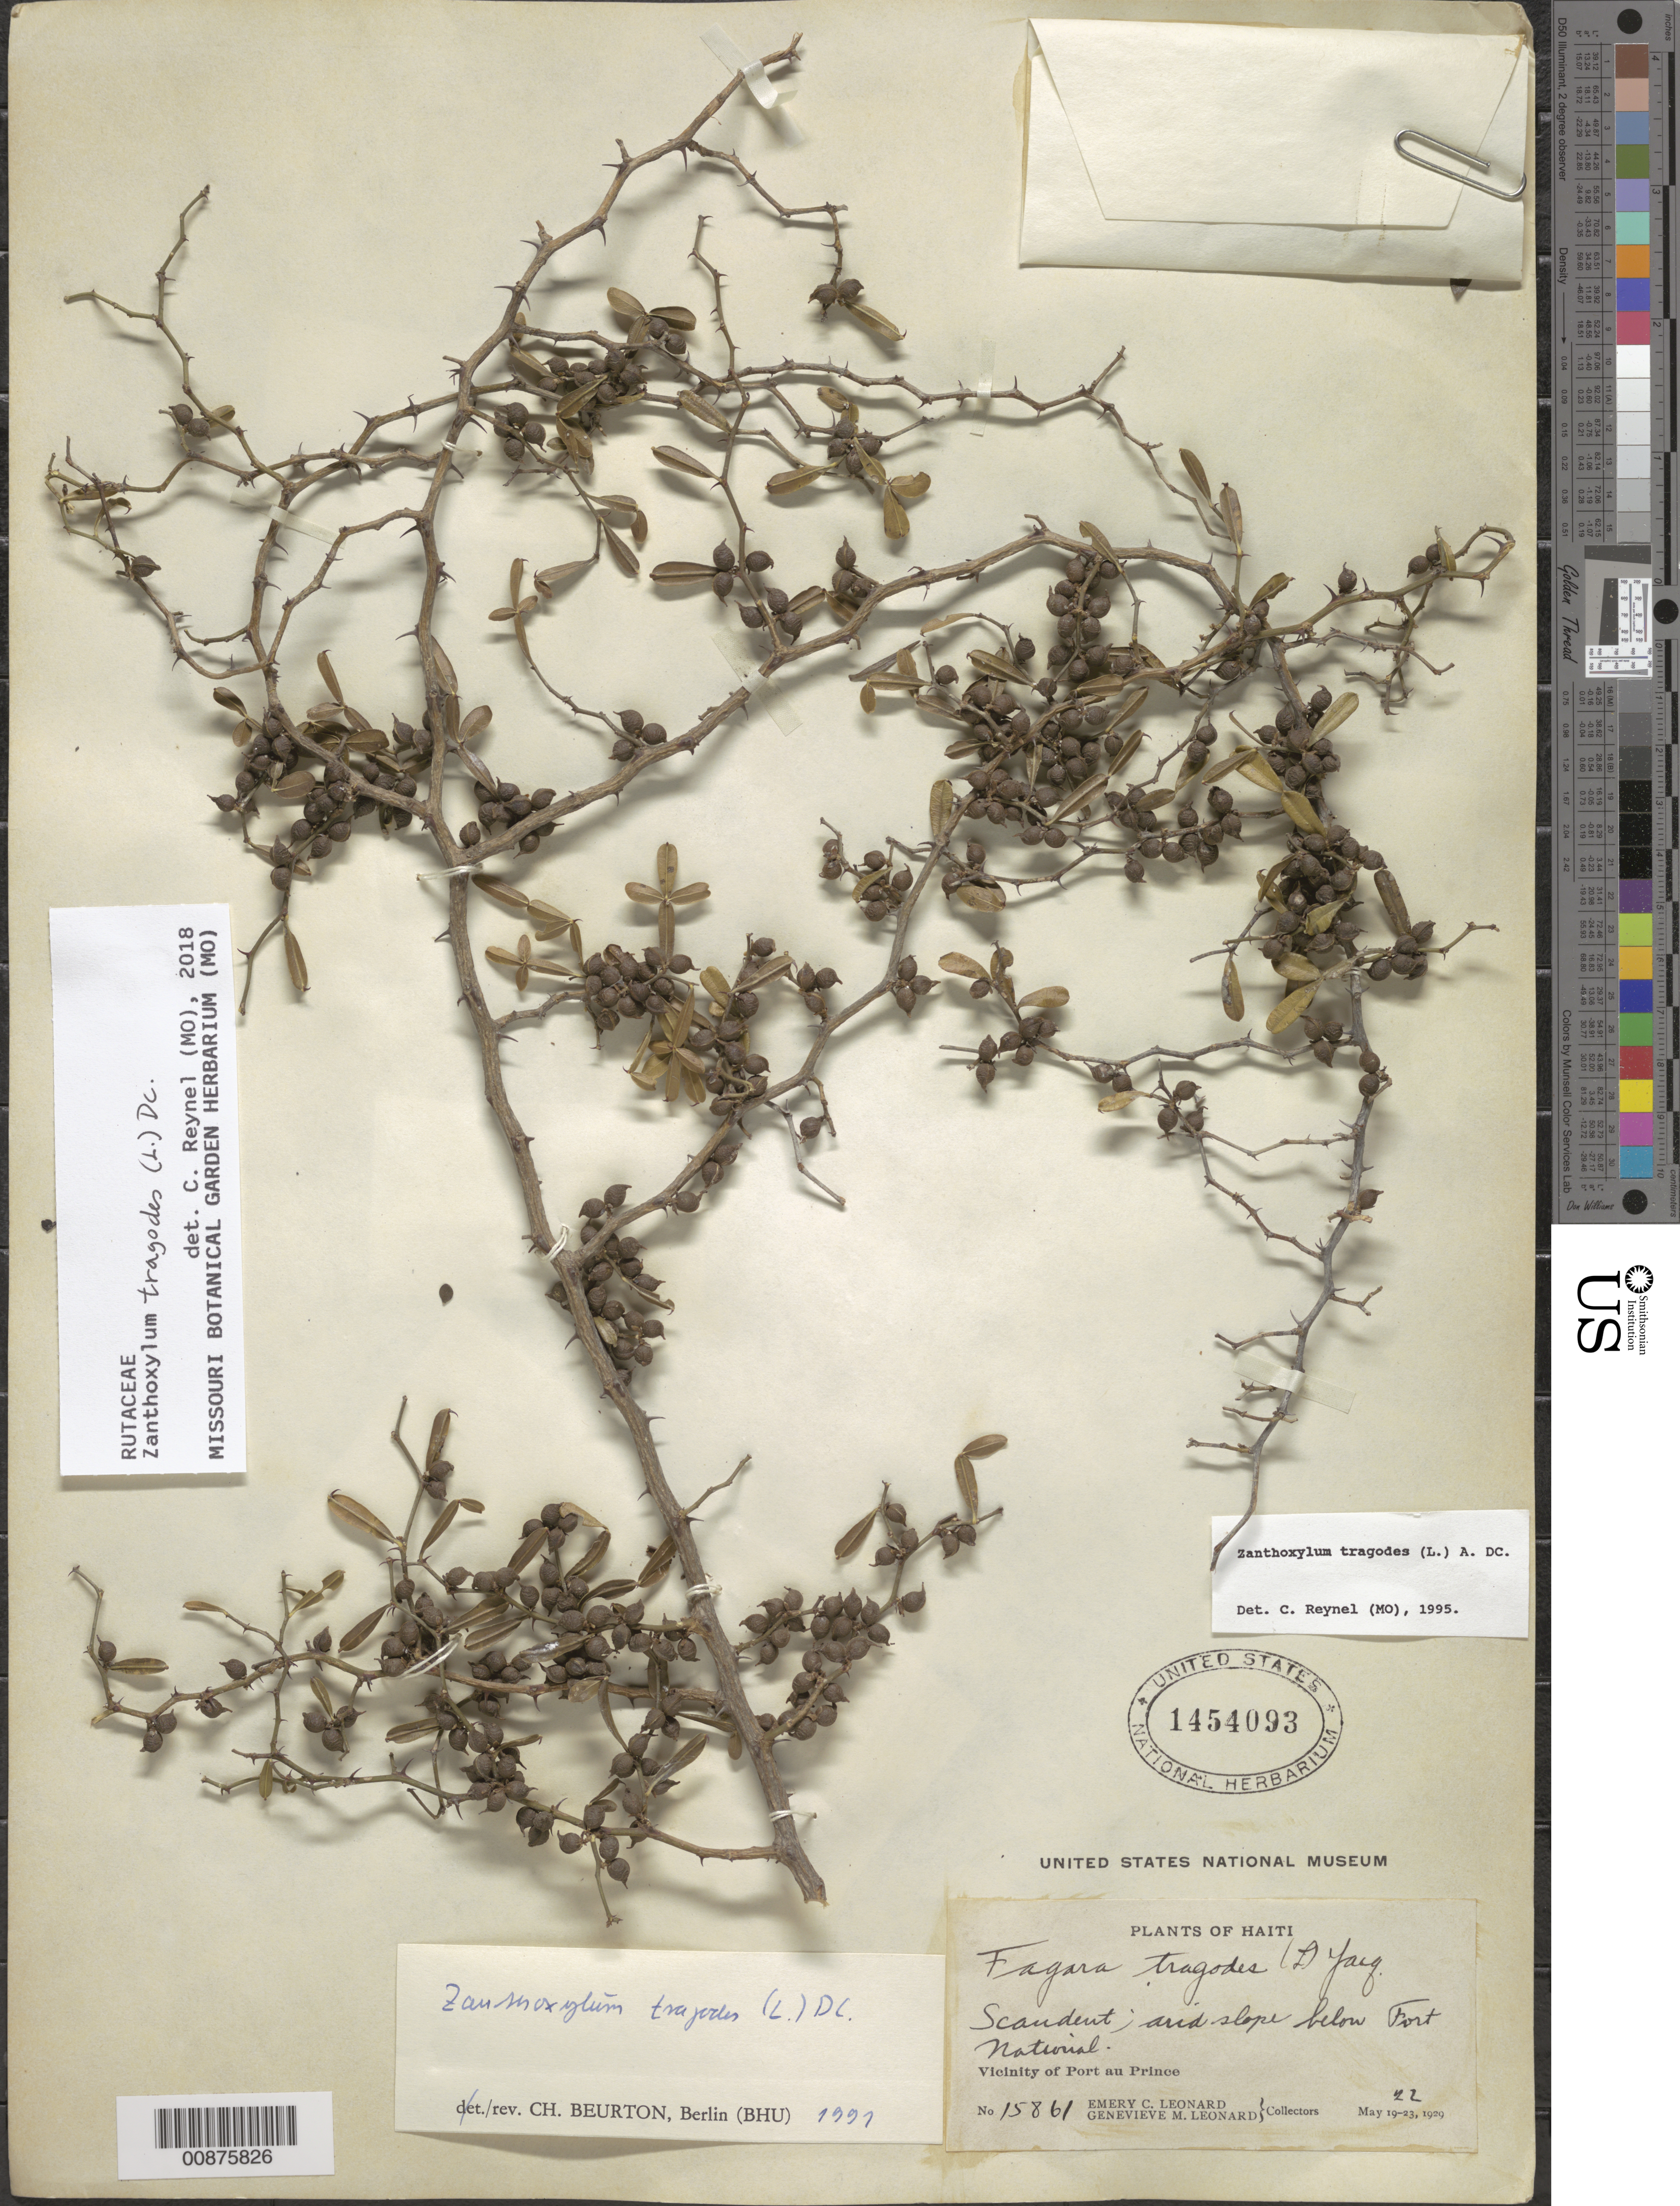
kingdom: Plantae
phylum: Tracheophyta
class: Magnoliopsida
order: Sapindales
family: Rutaceae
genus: Zanthoxylum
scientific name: Zanthoxylum tragodes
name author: (L.) DC.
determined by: Reynel, Carlos A., (MO), Missouri Botanical Garden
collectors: E. C. Leonard & G. M. Leonard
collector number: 15861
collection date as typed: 22 May 1929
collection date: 1929-05-22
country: Haiti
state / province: Ouest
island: Hispaniola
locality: Vicinity of Port au Prince, below Fort National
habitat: Arid slope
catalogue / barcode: US 1454093